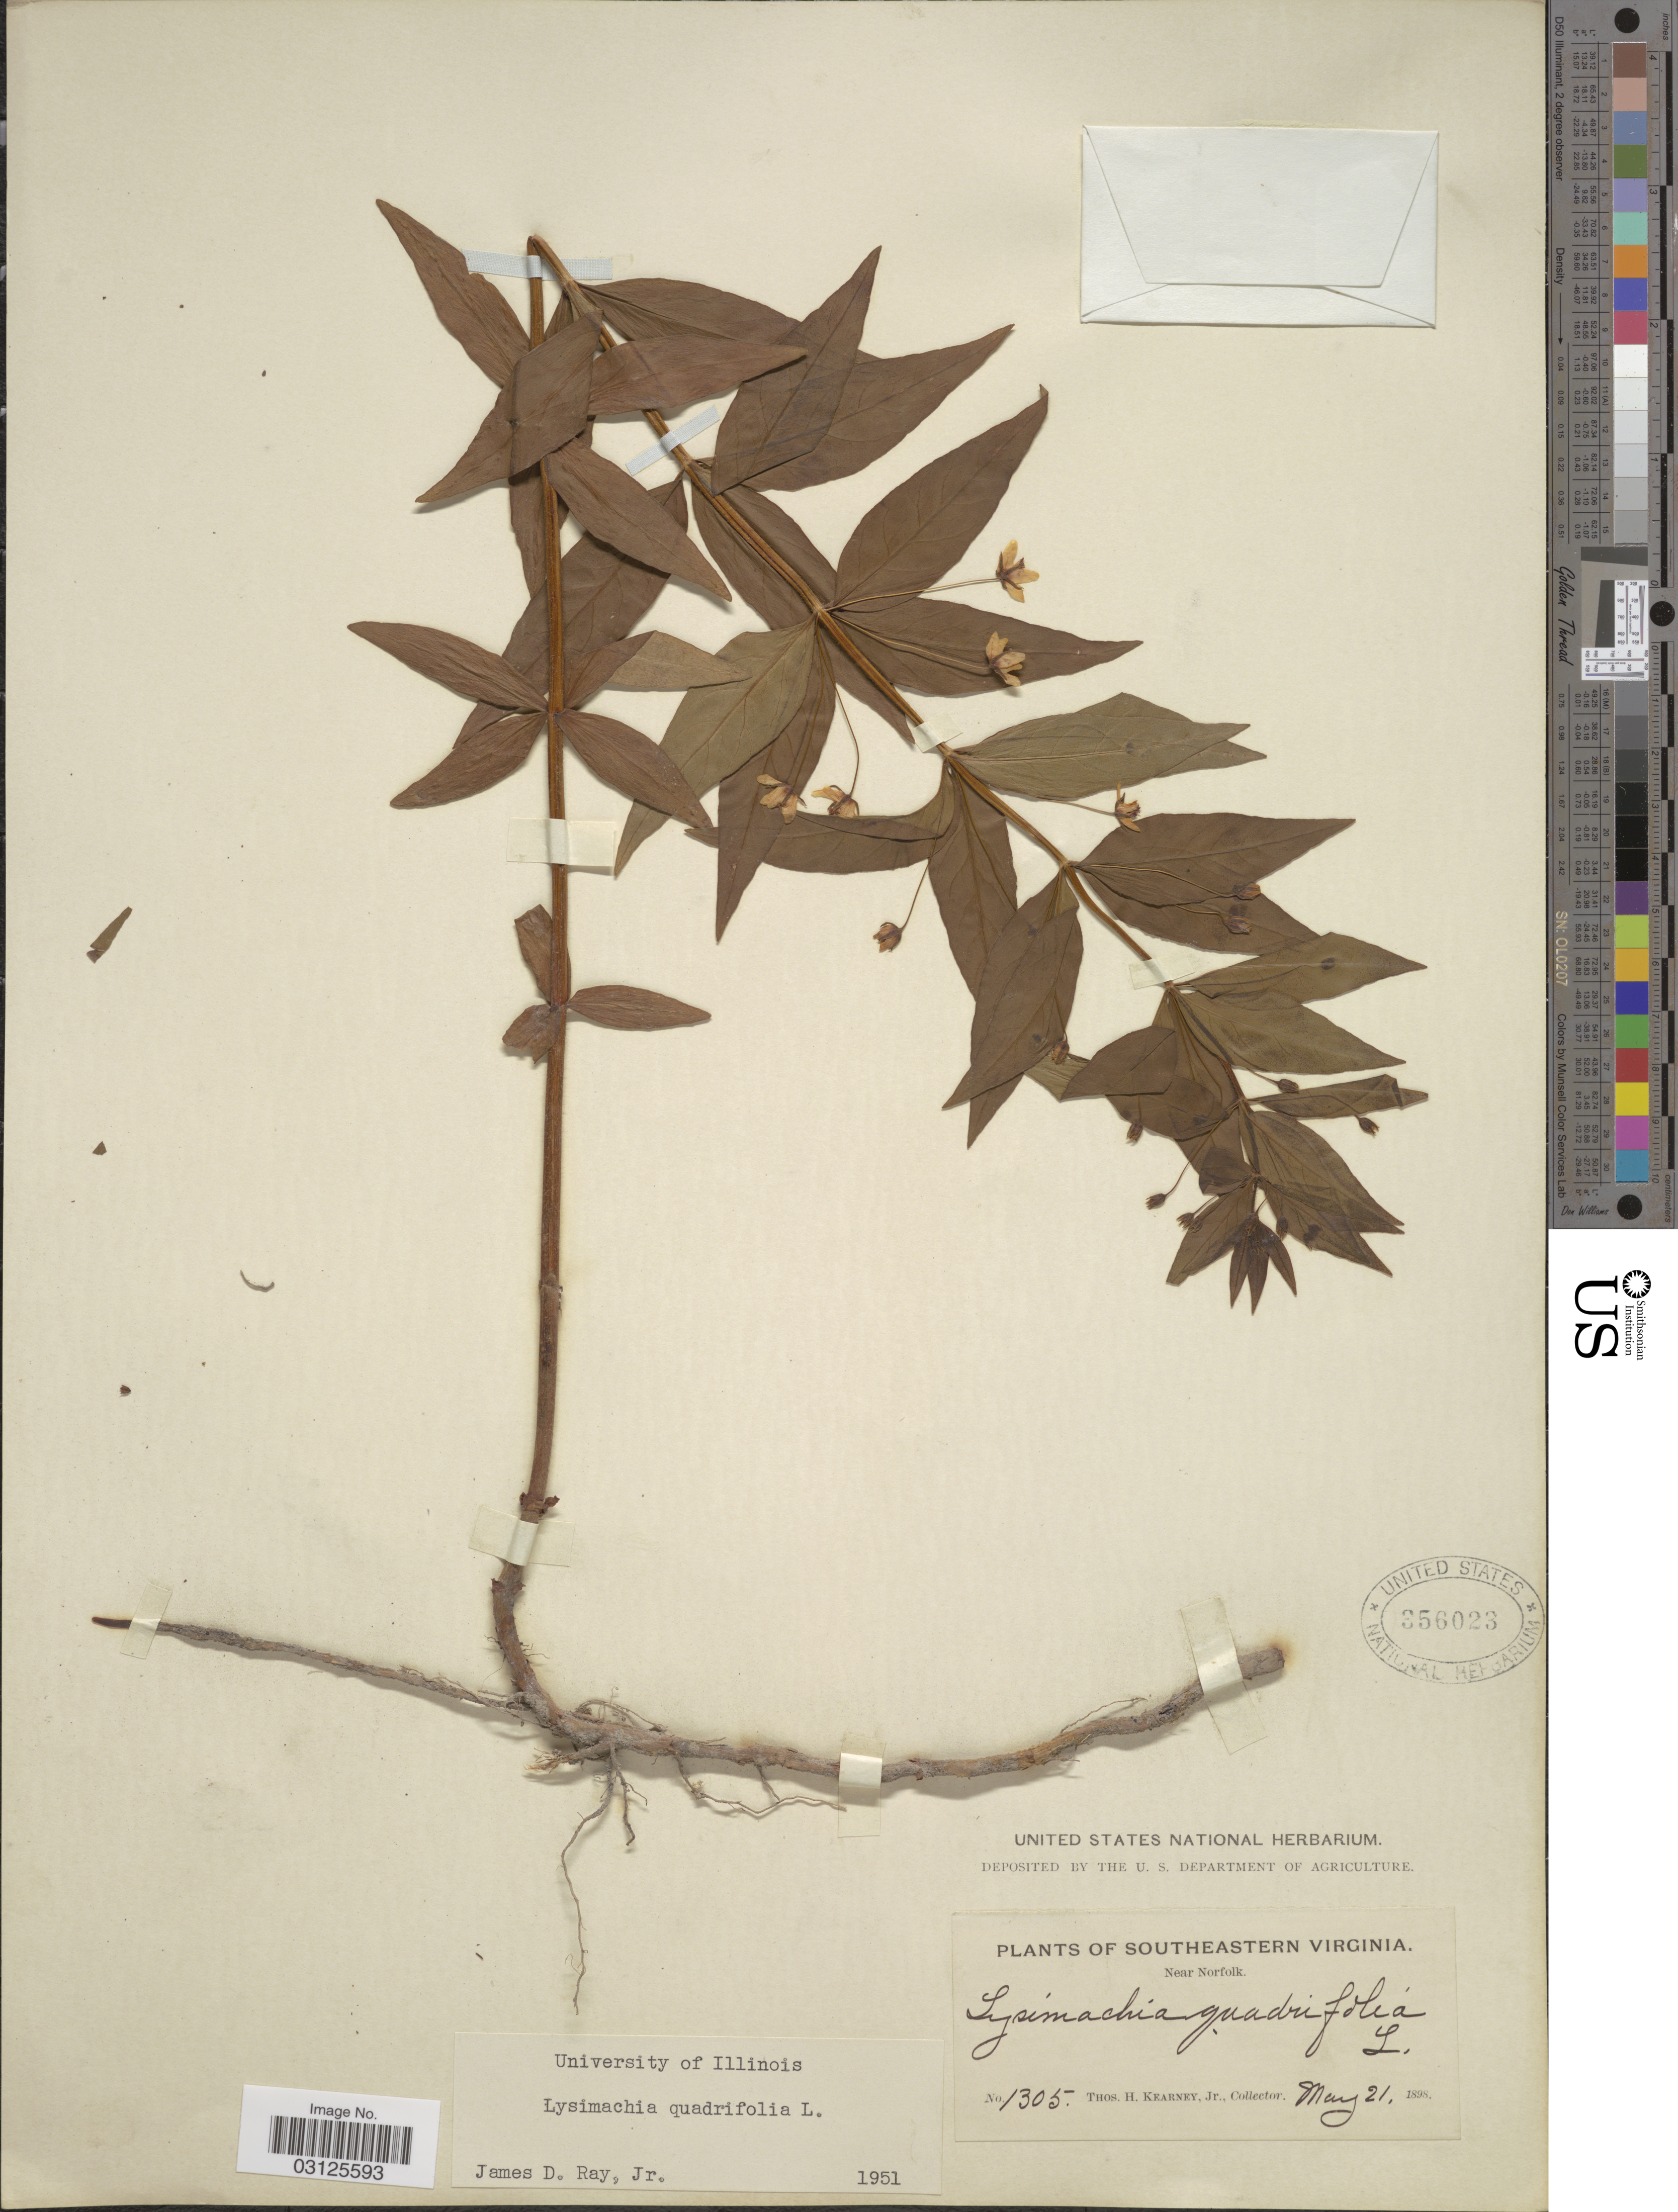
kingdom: Plantae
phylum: Tracheophyta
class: Magnoliopsida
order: Ericales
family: Primulaceae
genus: Lysimachia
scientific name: Lysimachia quadrifolia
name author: L.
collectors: T. H. Kearney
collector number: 1305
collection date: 1898-05-21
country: United States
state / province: Virginia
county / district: City of Norfolk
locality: Southeastern Virginia, Near Norfolk.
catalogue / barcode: US 356023